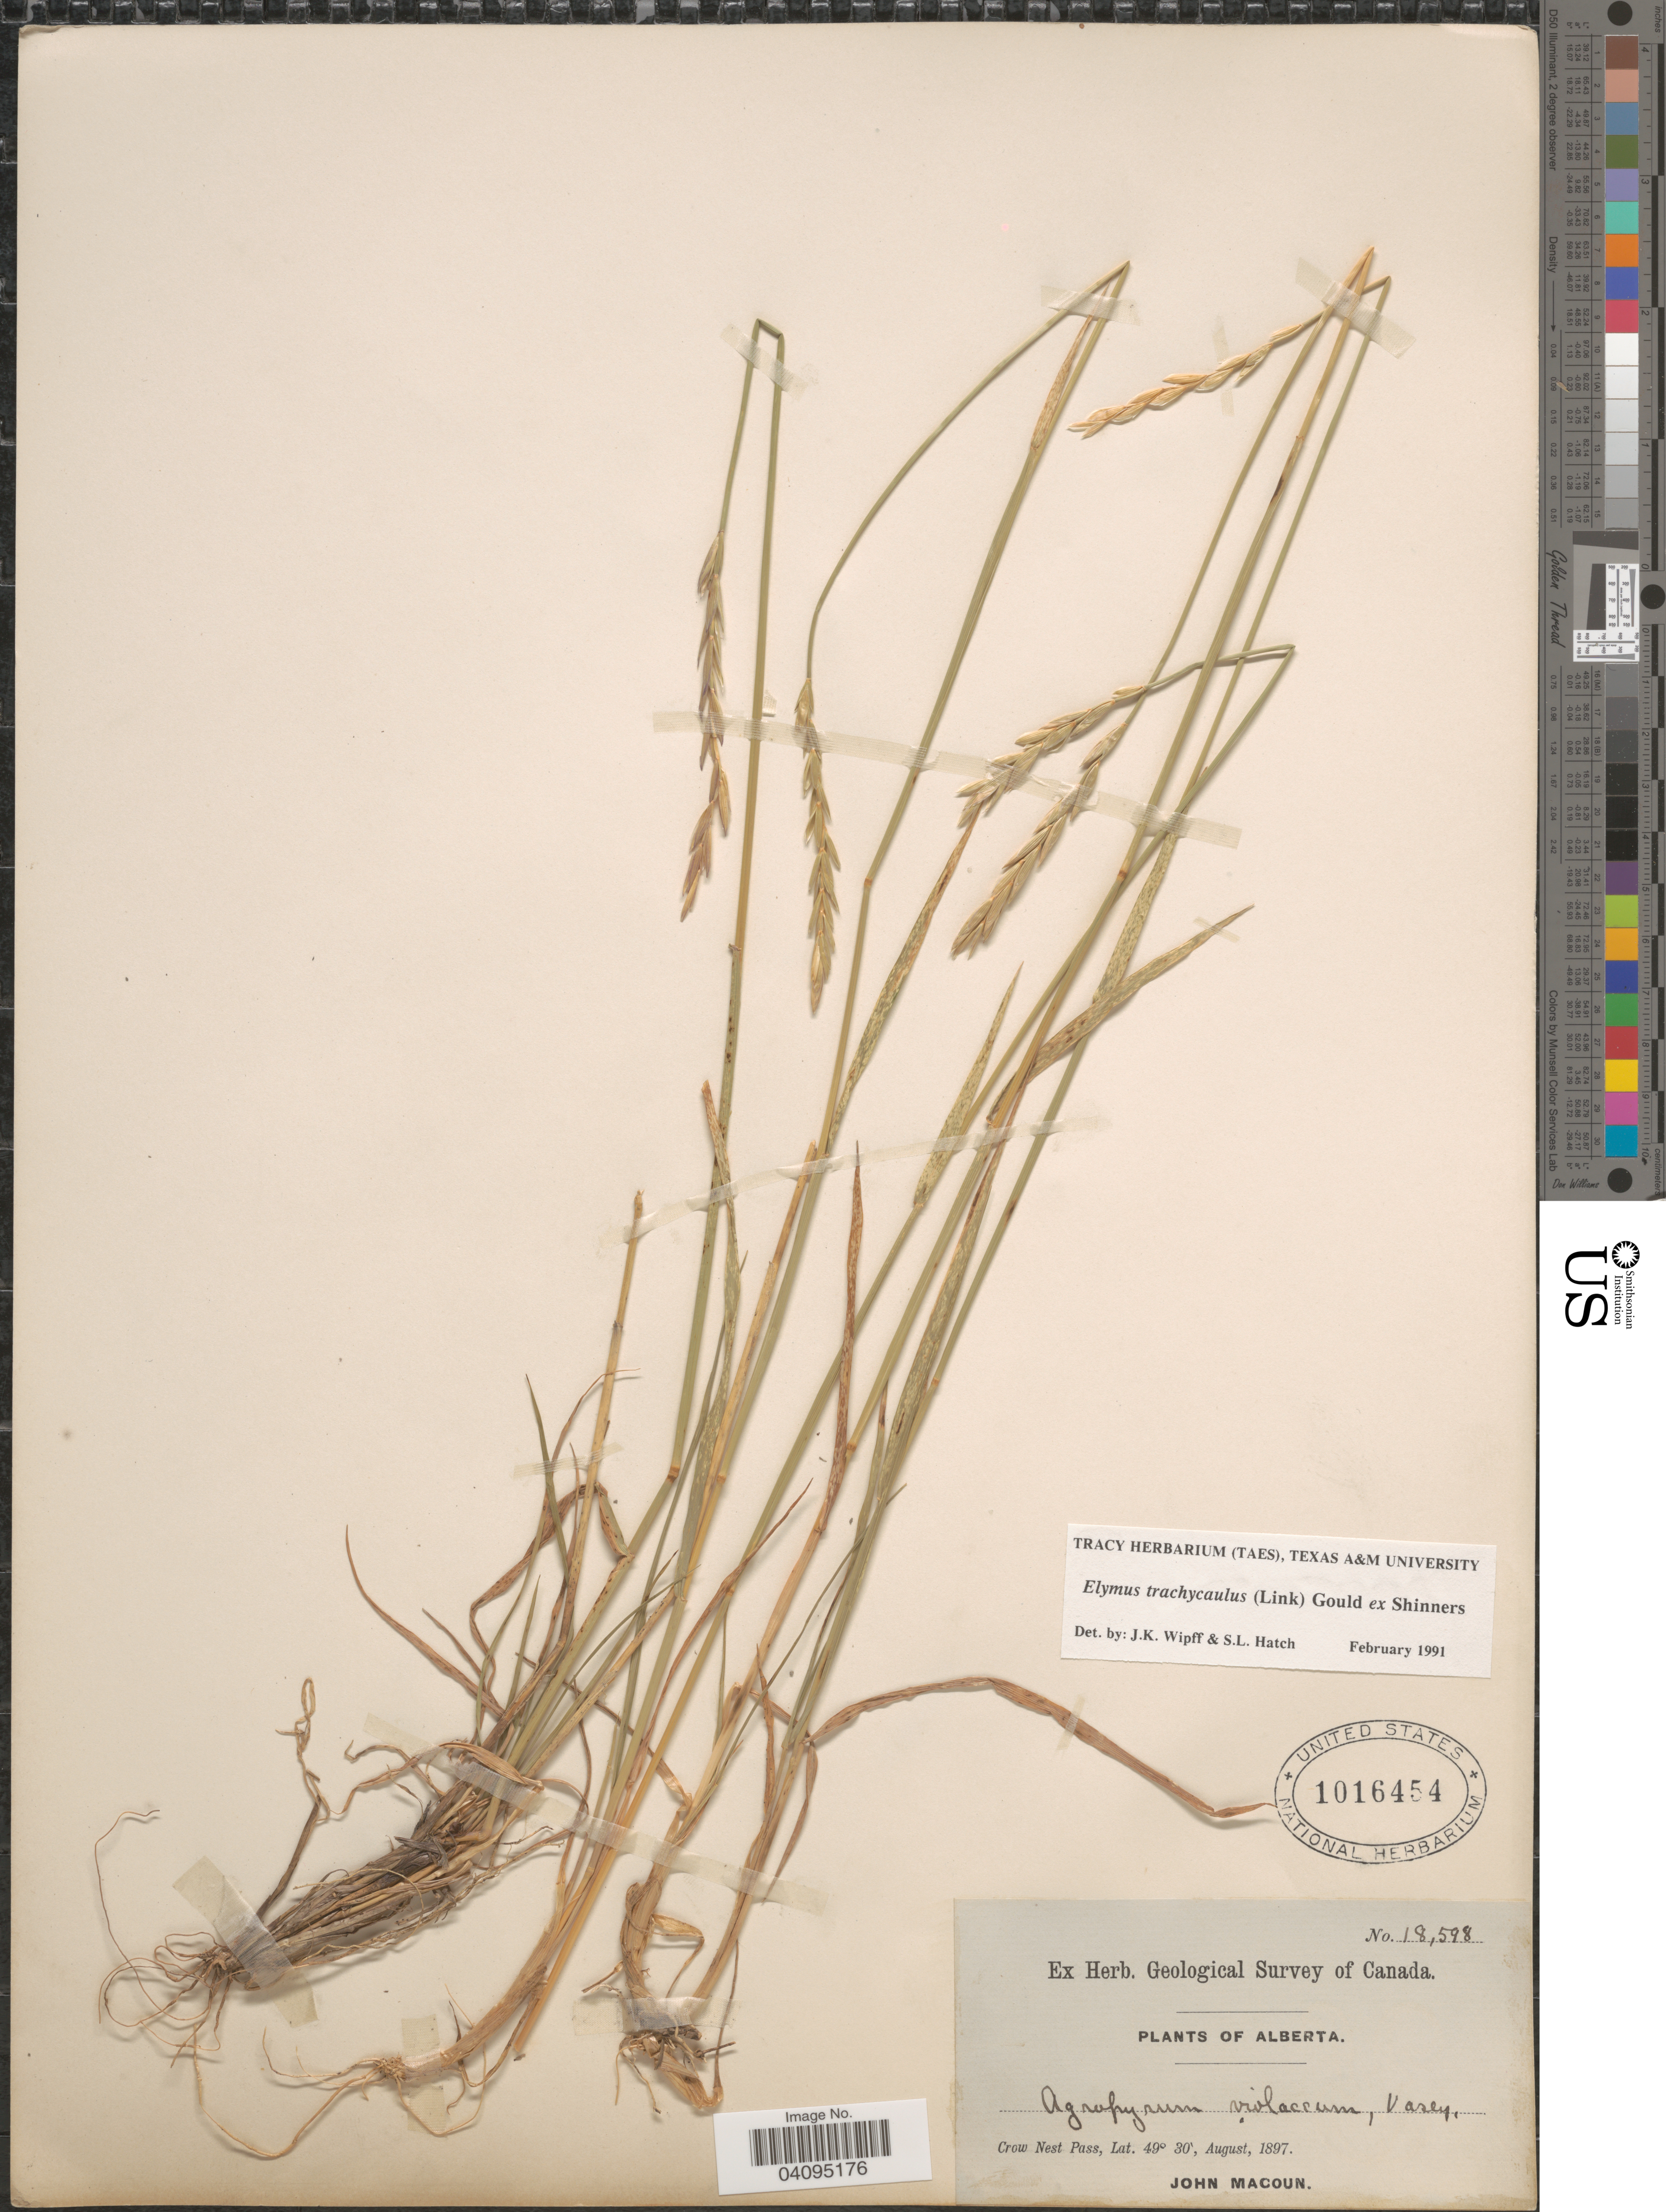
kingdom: Plantae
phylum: Tracheophyta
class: Liliopsida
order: Poales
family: Poaceae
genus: Elymus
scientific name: Elymus trachycaulus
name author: (Link) Gould ex Shinners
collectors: J. Macoun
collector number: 18598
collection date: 1897-08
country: Canada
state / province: Alberta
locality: Geological Survey of Canada. Crow Nest Pass.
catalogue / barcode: US 1016454